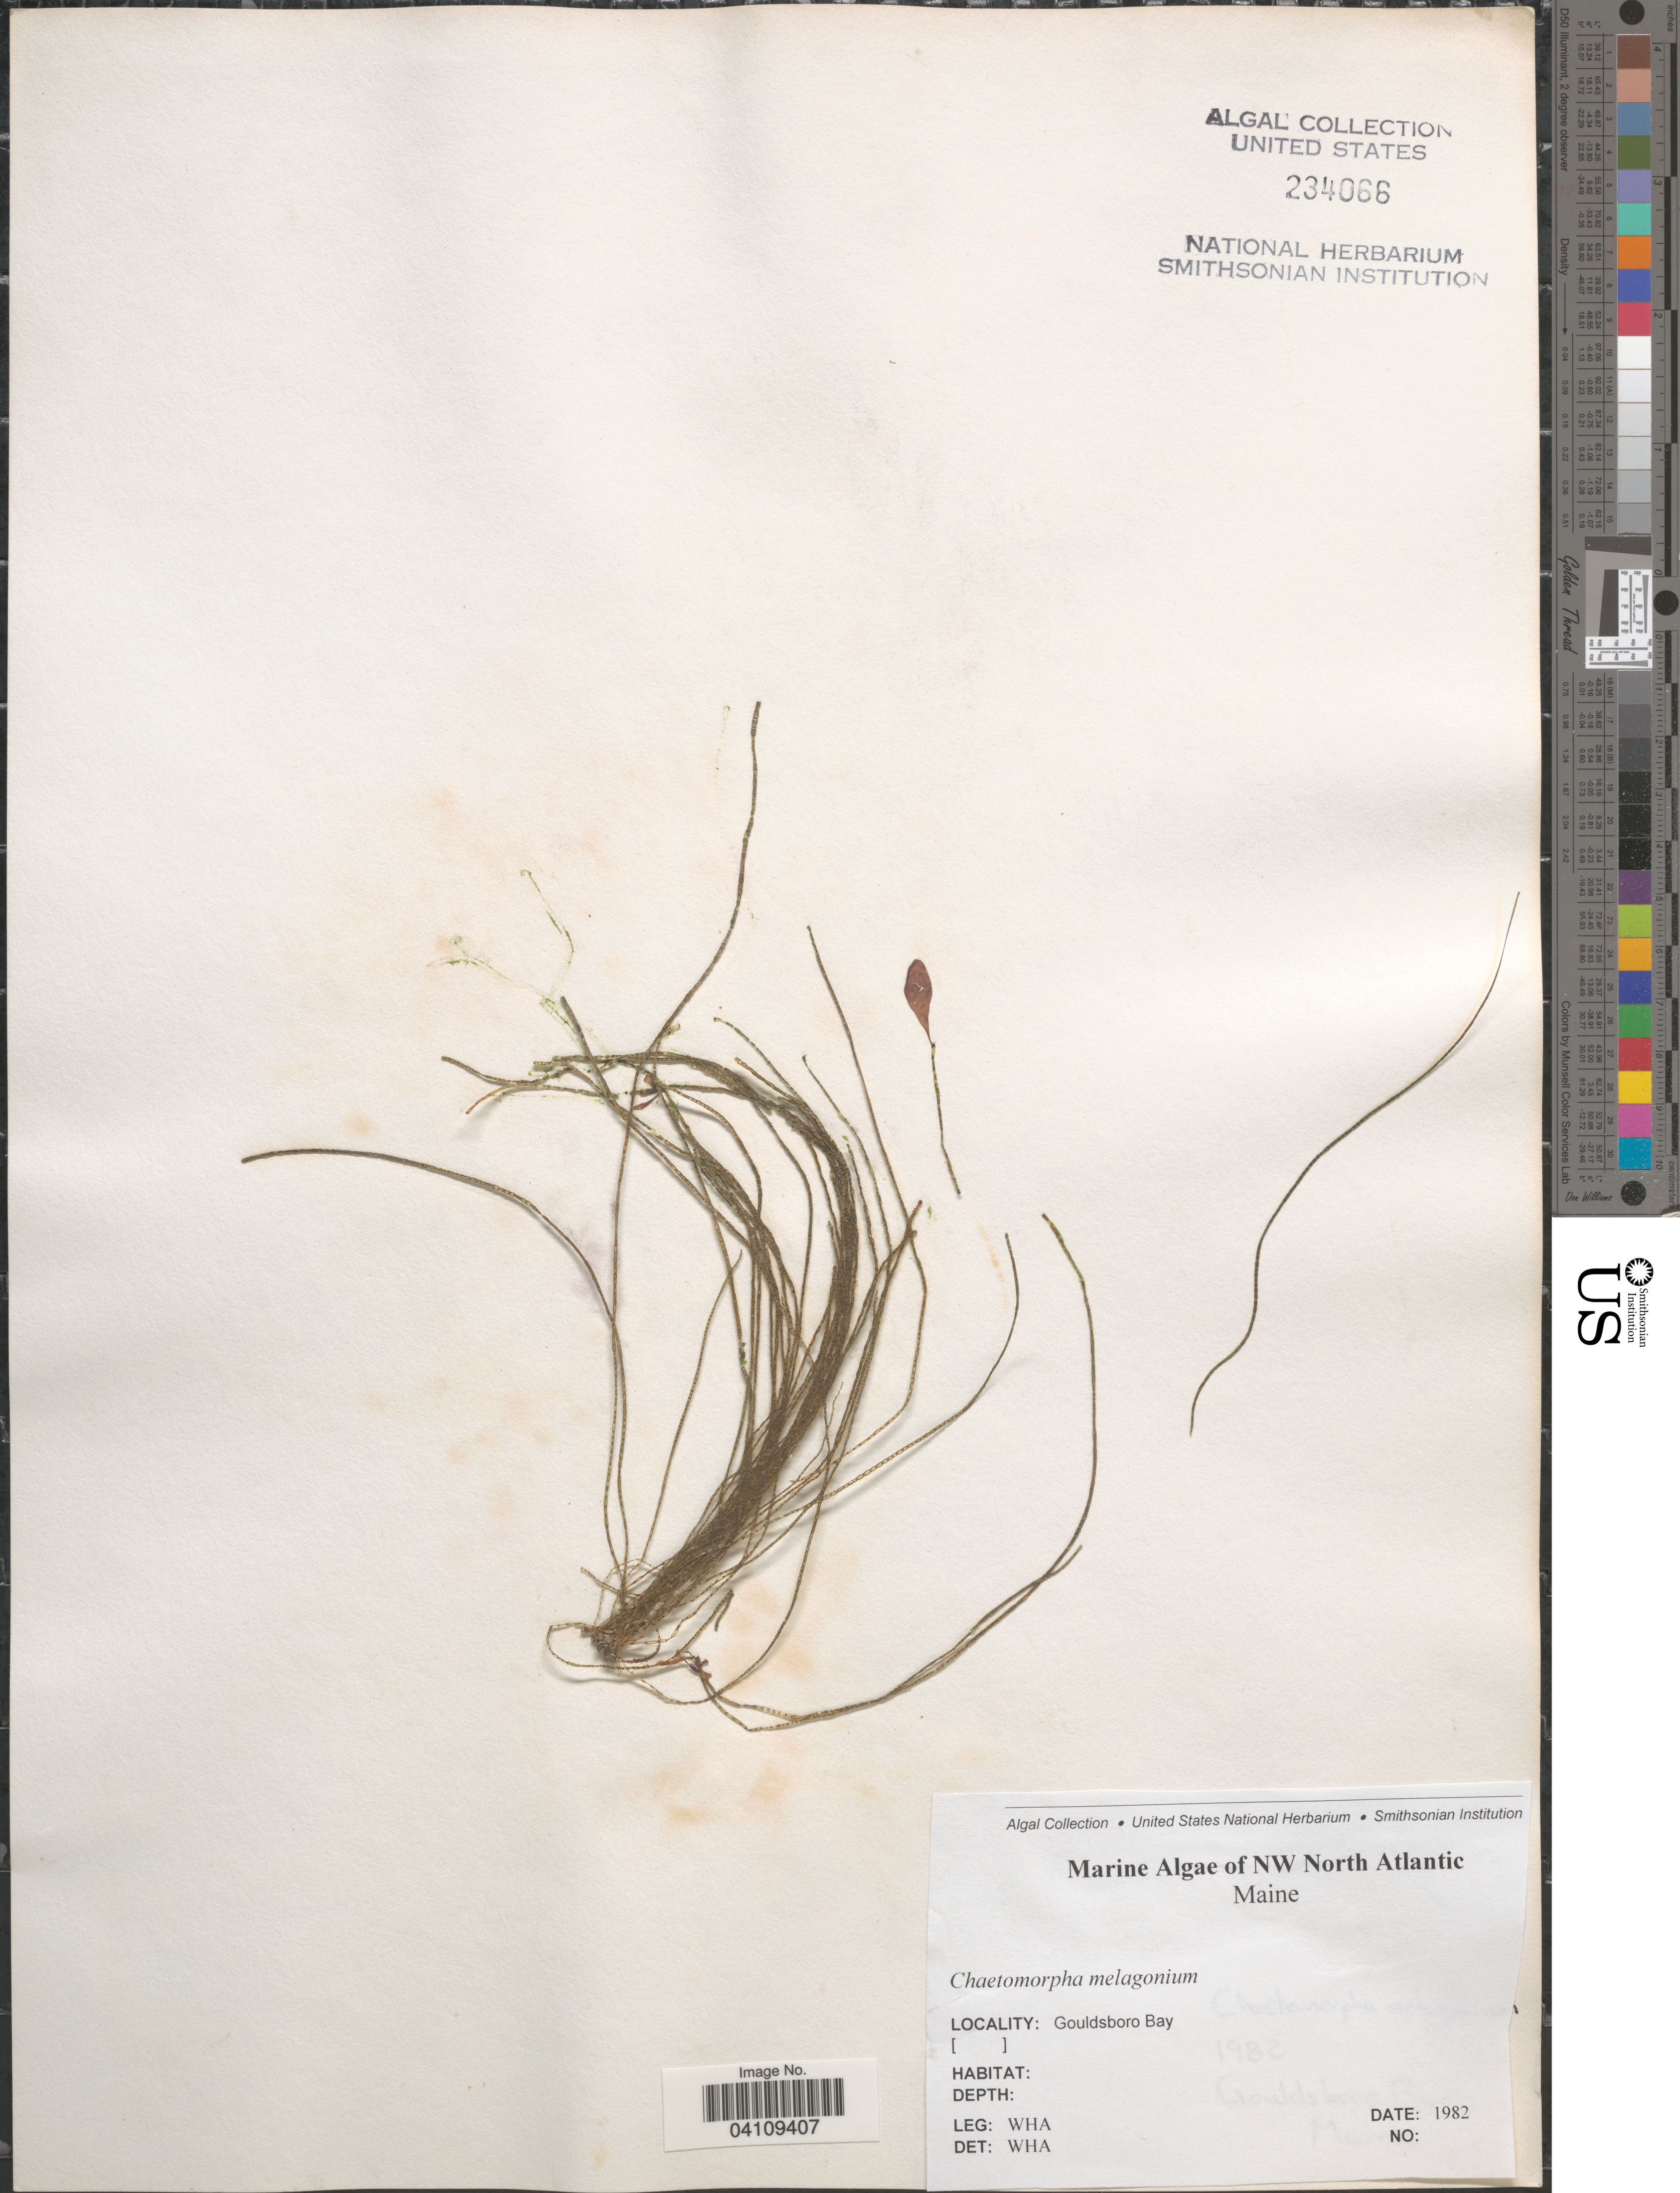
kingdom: Plantae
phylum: Chlorophyta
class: Ulvophyceae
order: Cladophorales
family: Cladophoraceae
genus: Chaetomorpha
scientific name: Chaetomorpha melagonium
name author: (F. Weber & D. Mohr) Kützing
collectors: W. H. Adey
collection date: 1982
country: United States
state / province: Maine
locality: NW North Atlantic. Gouldsboro Bay.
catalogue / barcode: US 234068